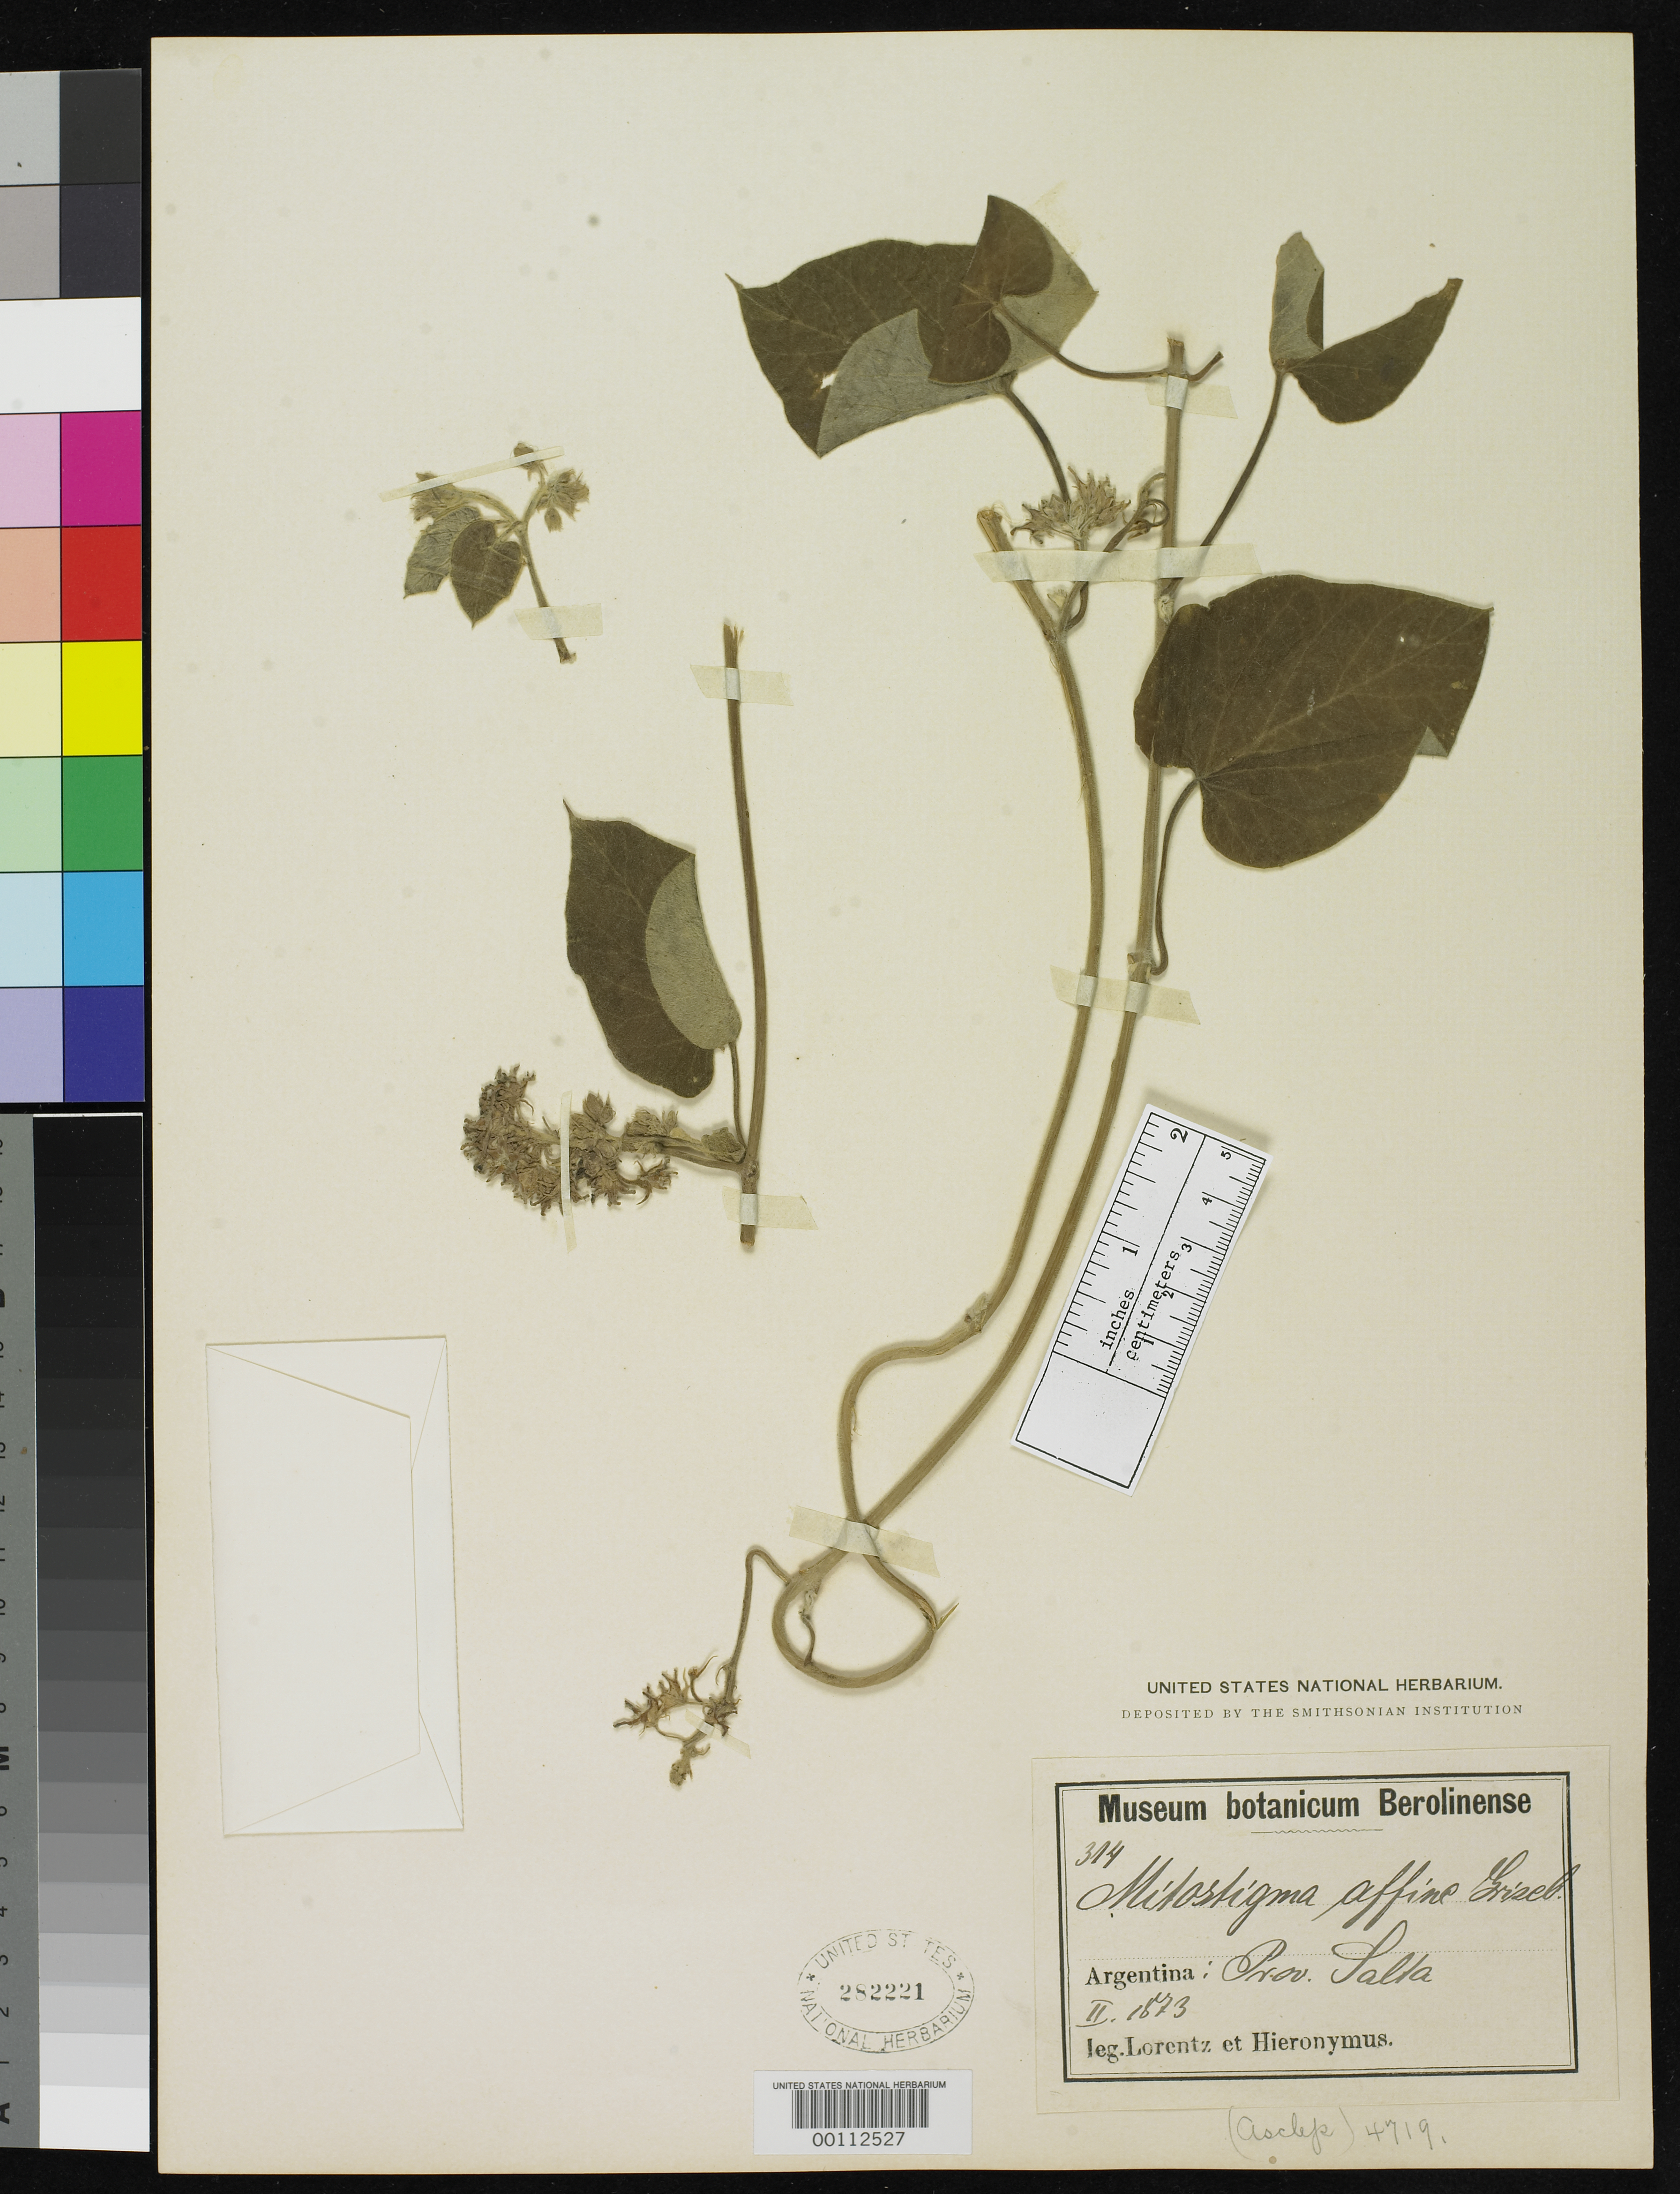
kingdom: Plantae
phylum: Tracheophyta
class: Magnoliopsida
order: Gentianales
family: Apocynaceae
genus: Mitostigma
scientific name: Mitostigma affine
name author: Griseb.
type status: Type Collection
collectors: P. G. Lorentz & G. H. Hieronymus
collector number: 314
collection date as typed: Feb 1873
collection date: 1873-02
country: Argentina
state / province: Salta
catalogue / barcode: US 282221